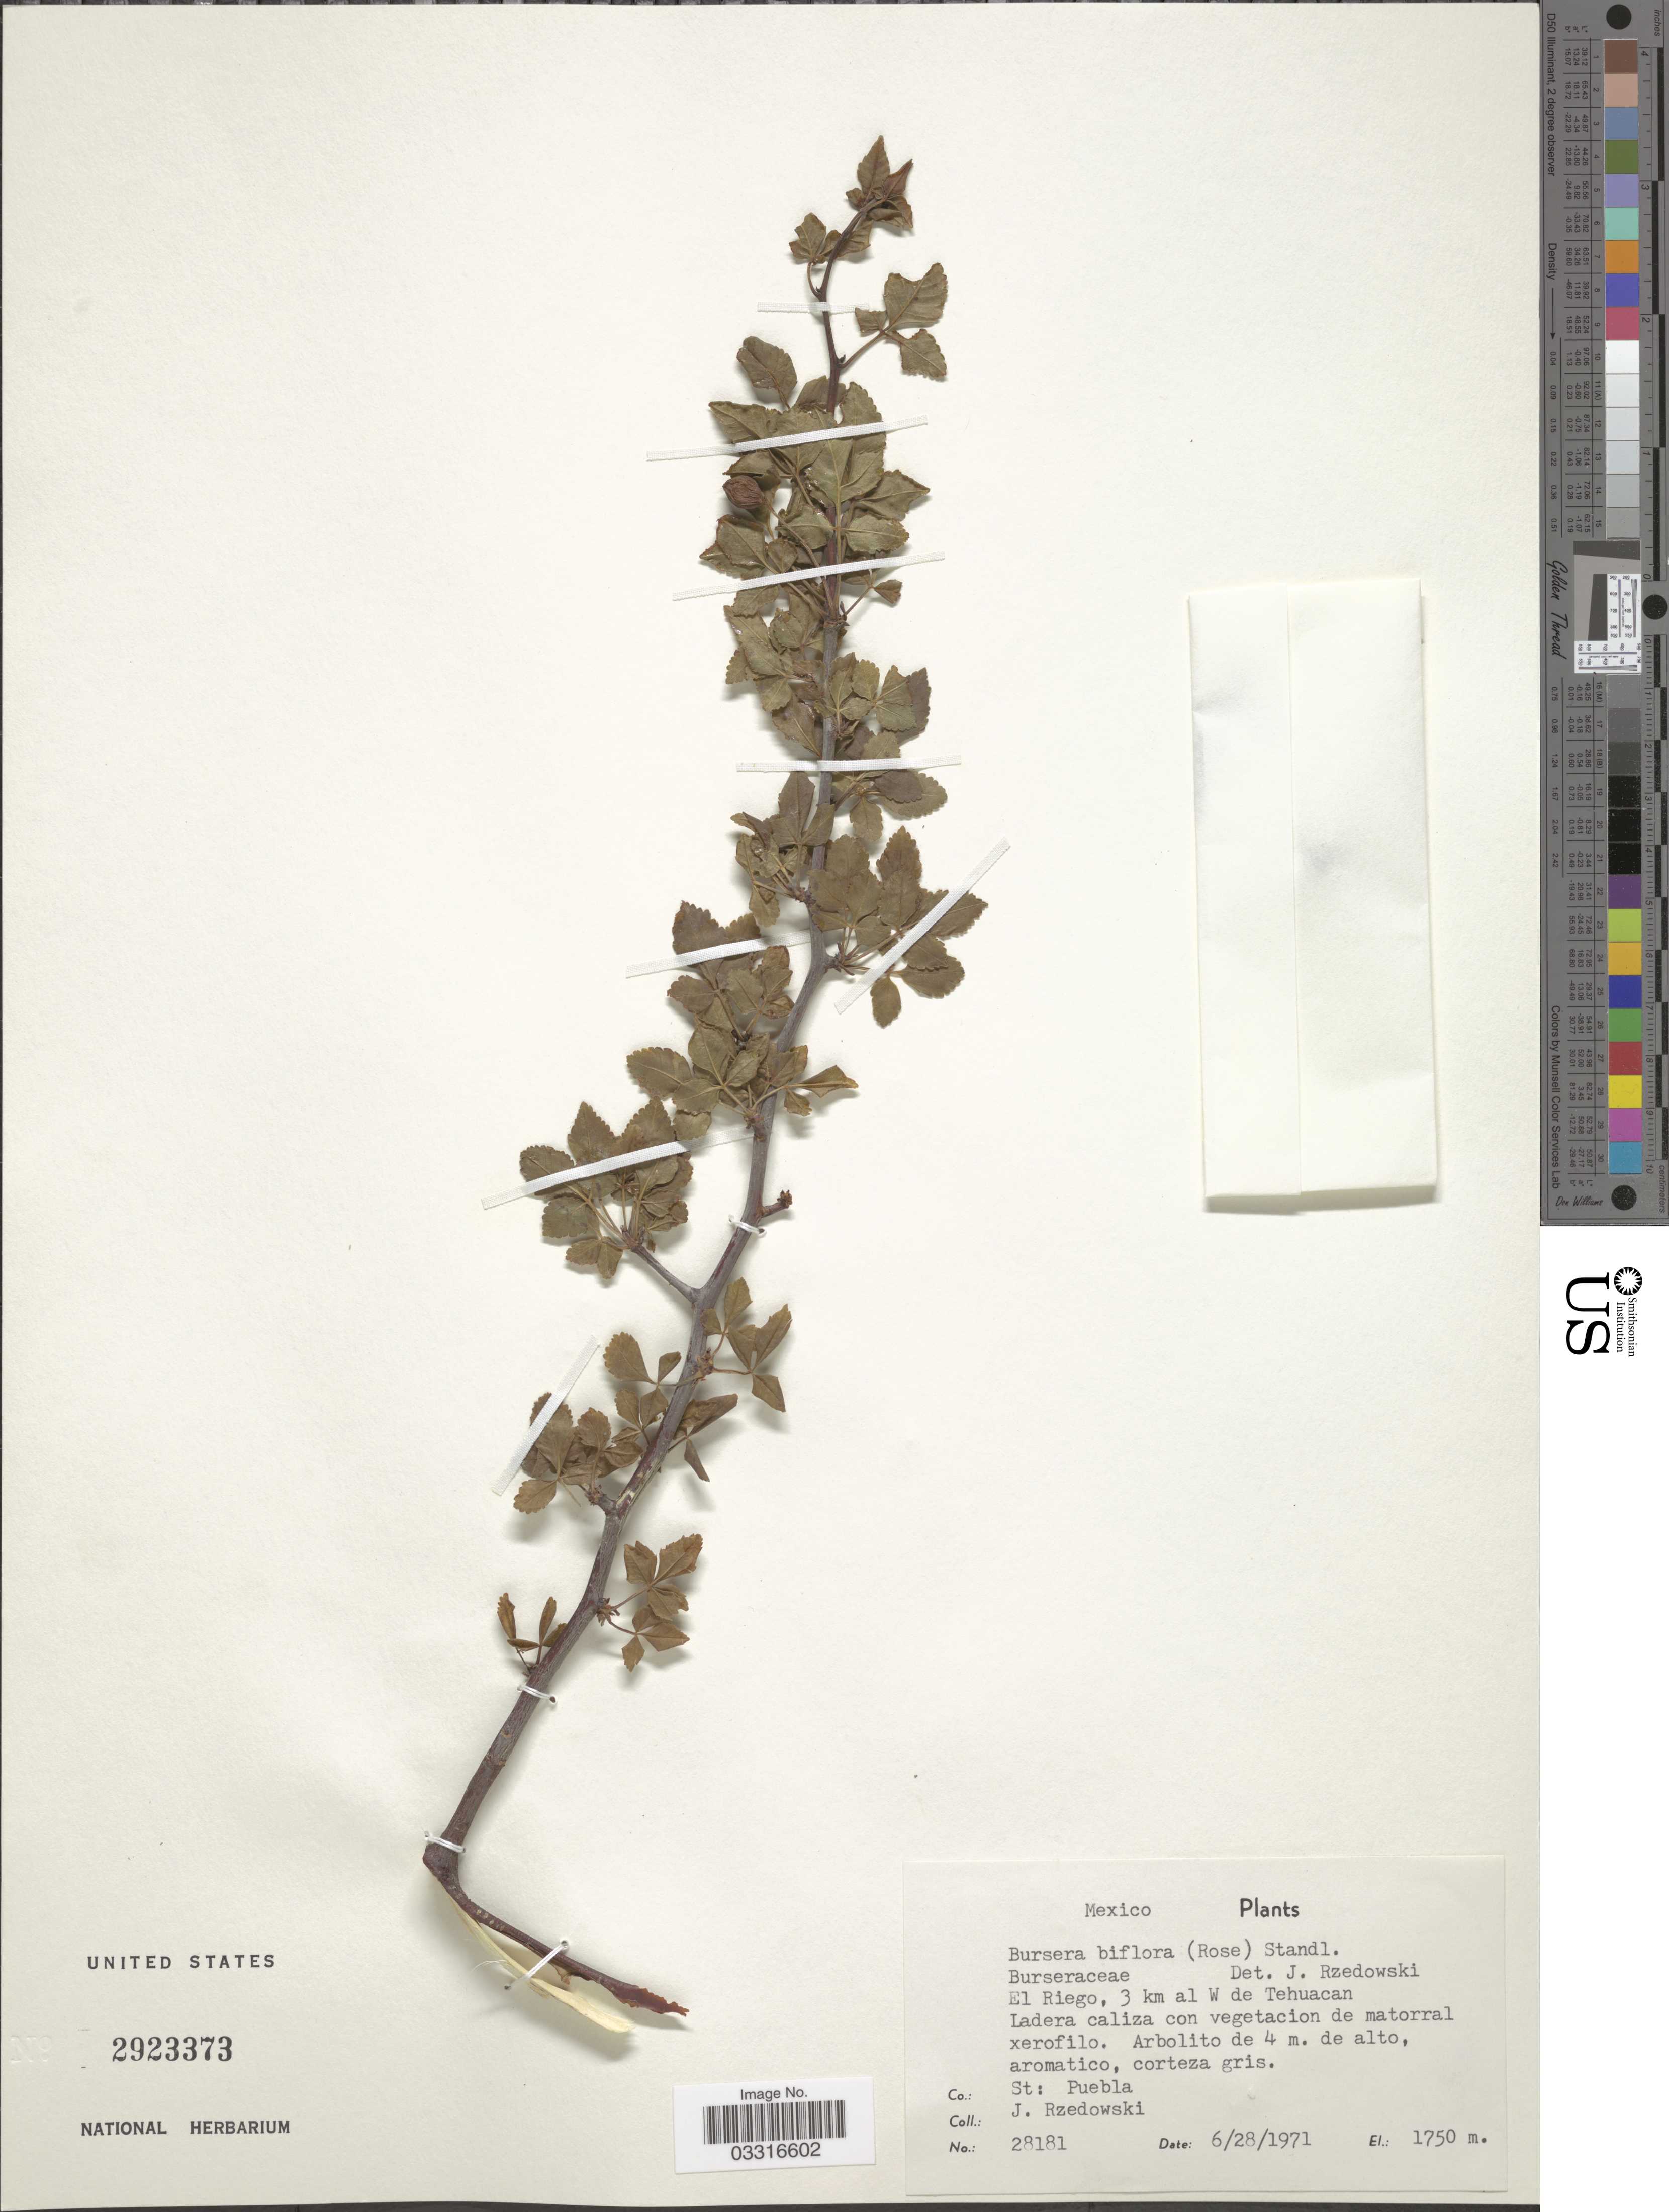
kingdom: Plantae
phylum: Tracheophyta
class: Magnoliopsida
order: Sapindales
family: Burseraceae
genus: Bursera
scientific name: Bursera biflora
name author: Standl.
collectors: J. Rzedowski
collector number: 28181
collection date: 1971-06-28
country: Mexico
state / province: Puebla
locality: El Riego, 3 km al W de Tehuacan. Co. St: Puebla.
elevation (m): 1750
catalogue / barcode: US 2923373